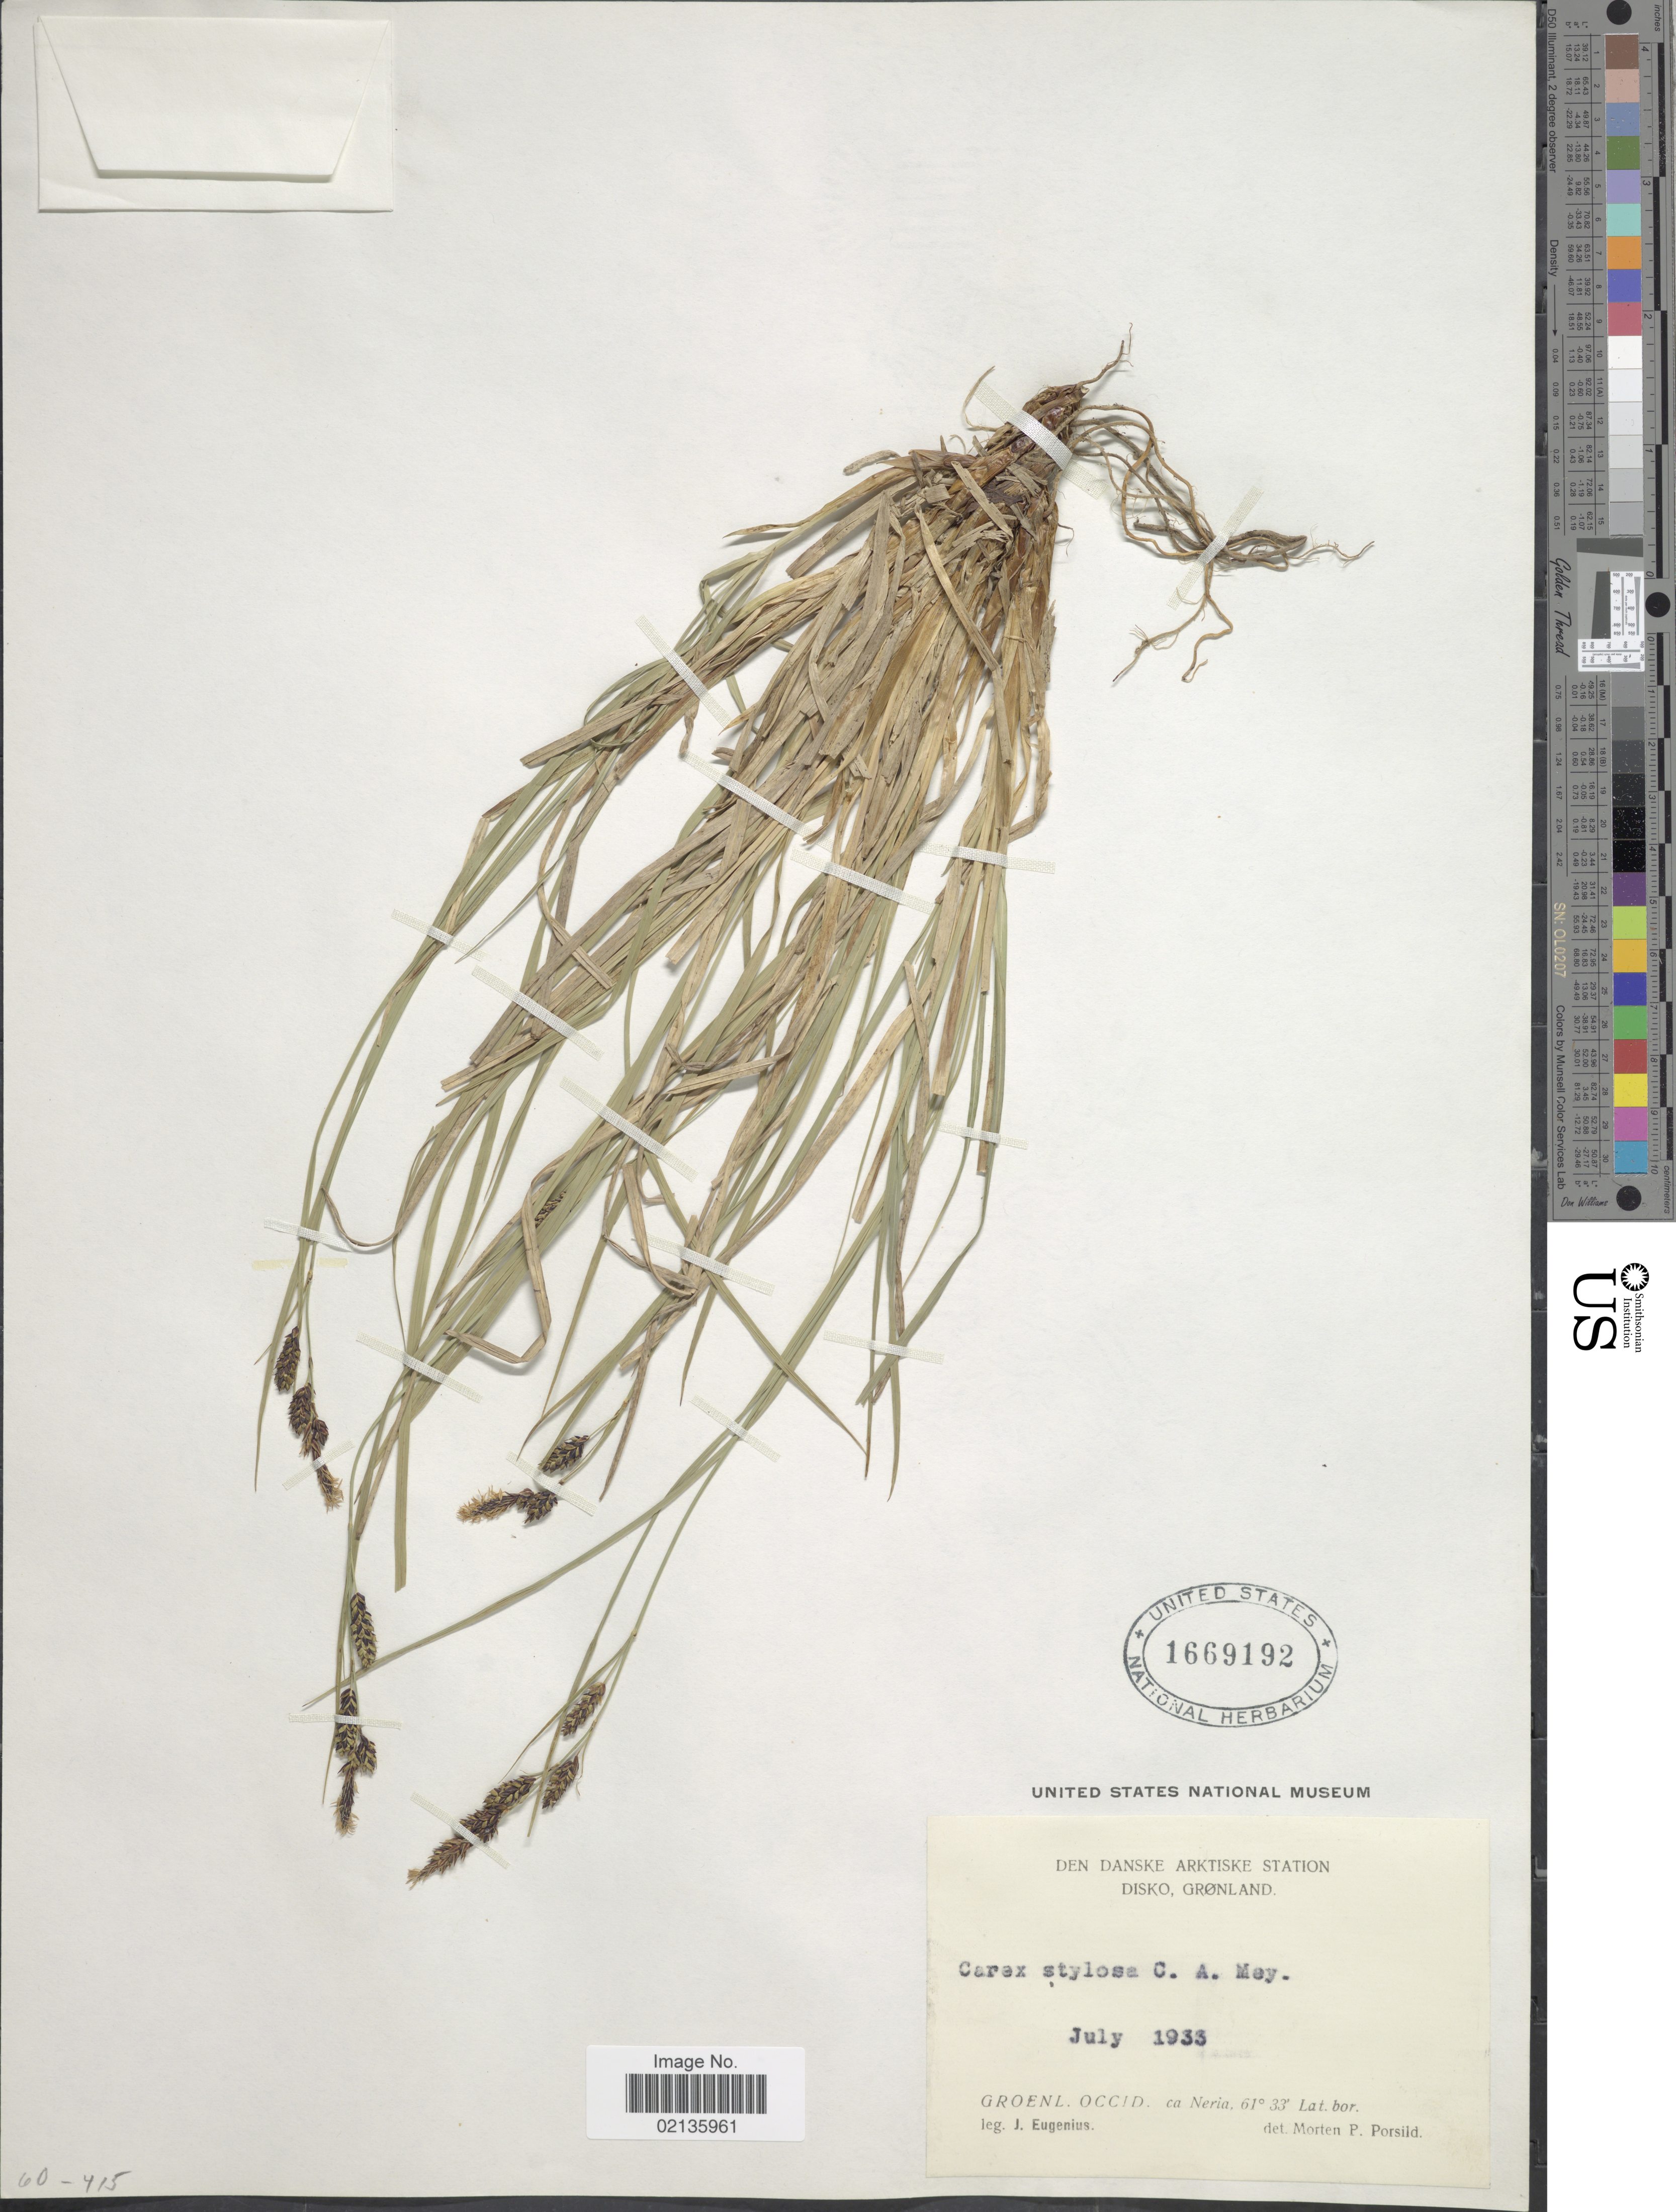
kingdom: Plantae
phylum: Tracheophyta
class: Liliopsida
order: Poales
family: Cyperaceae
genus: Carex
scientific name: Carex stylosa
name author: C.A. Mey.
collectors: J. Eugenius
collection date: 1933-07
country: Greenland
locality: Den Danske Arktiske Station, Disko, Groenl. Occid. Ca. Neria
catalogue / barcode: US 1669192